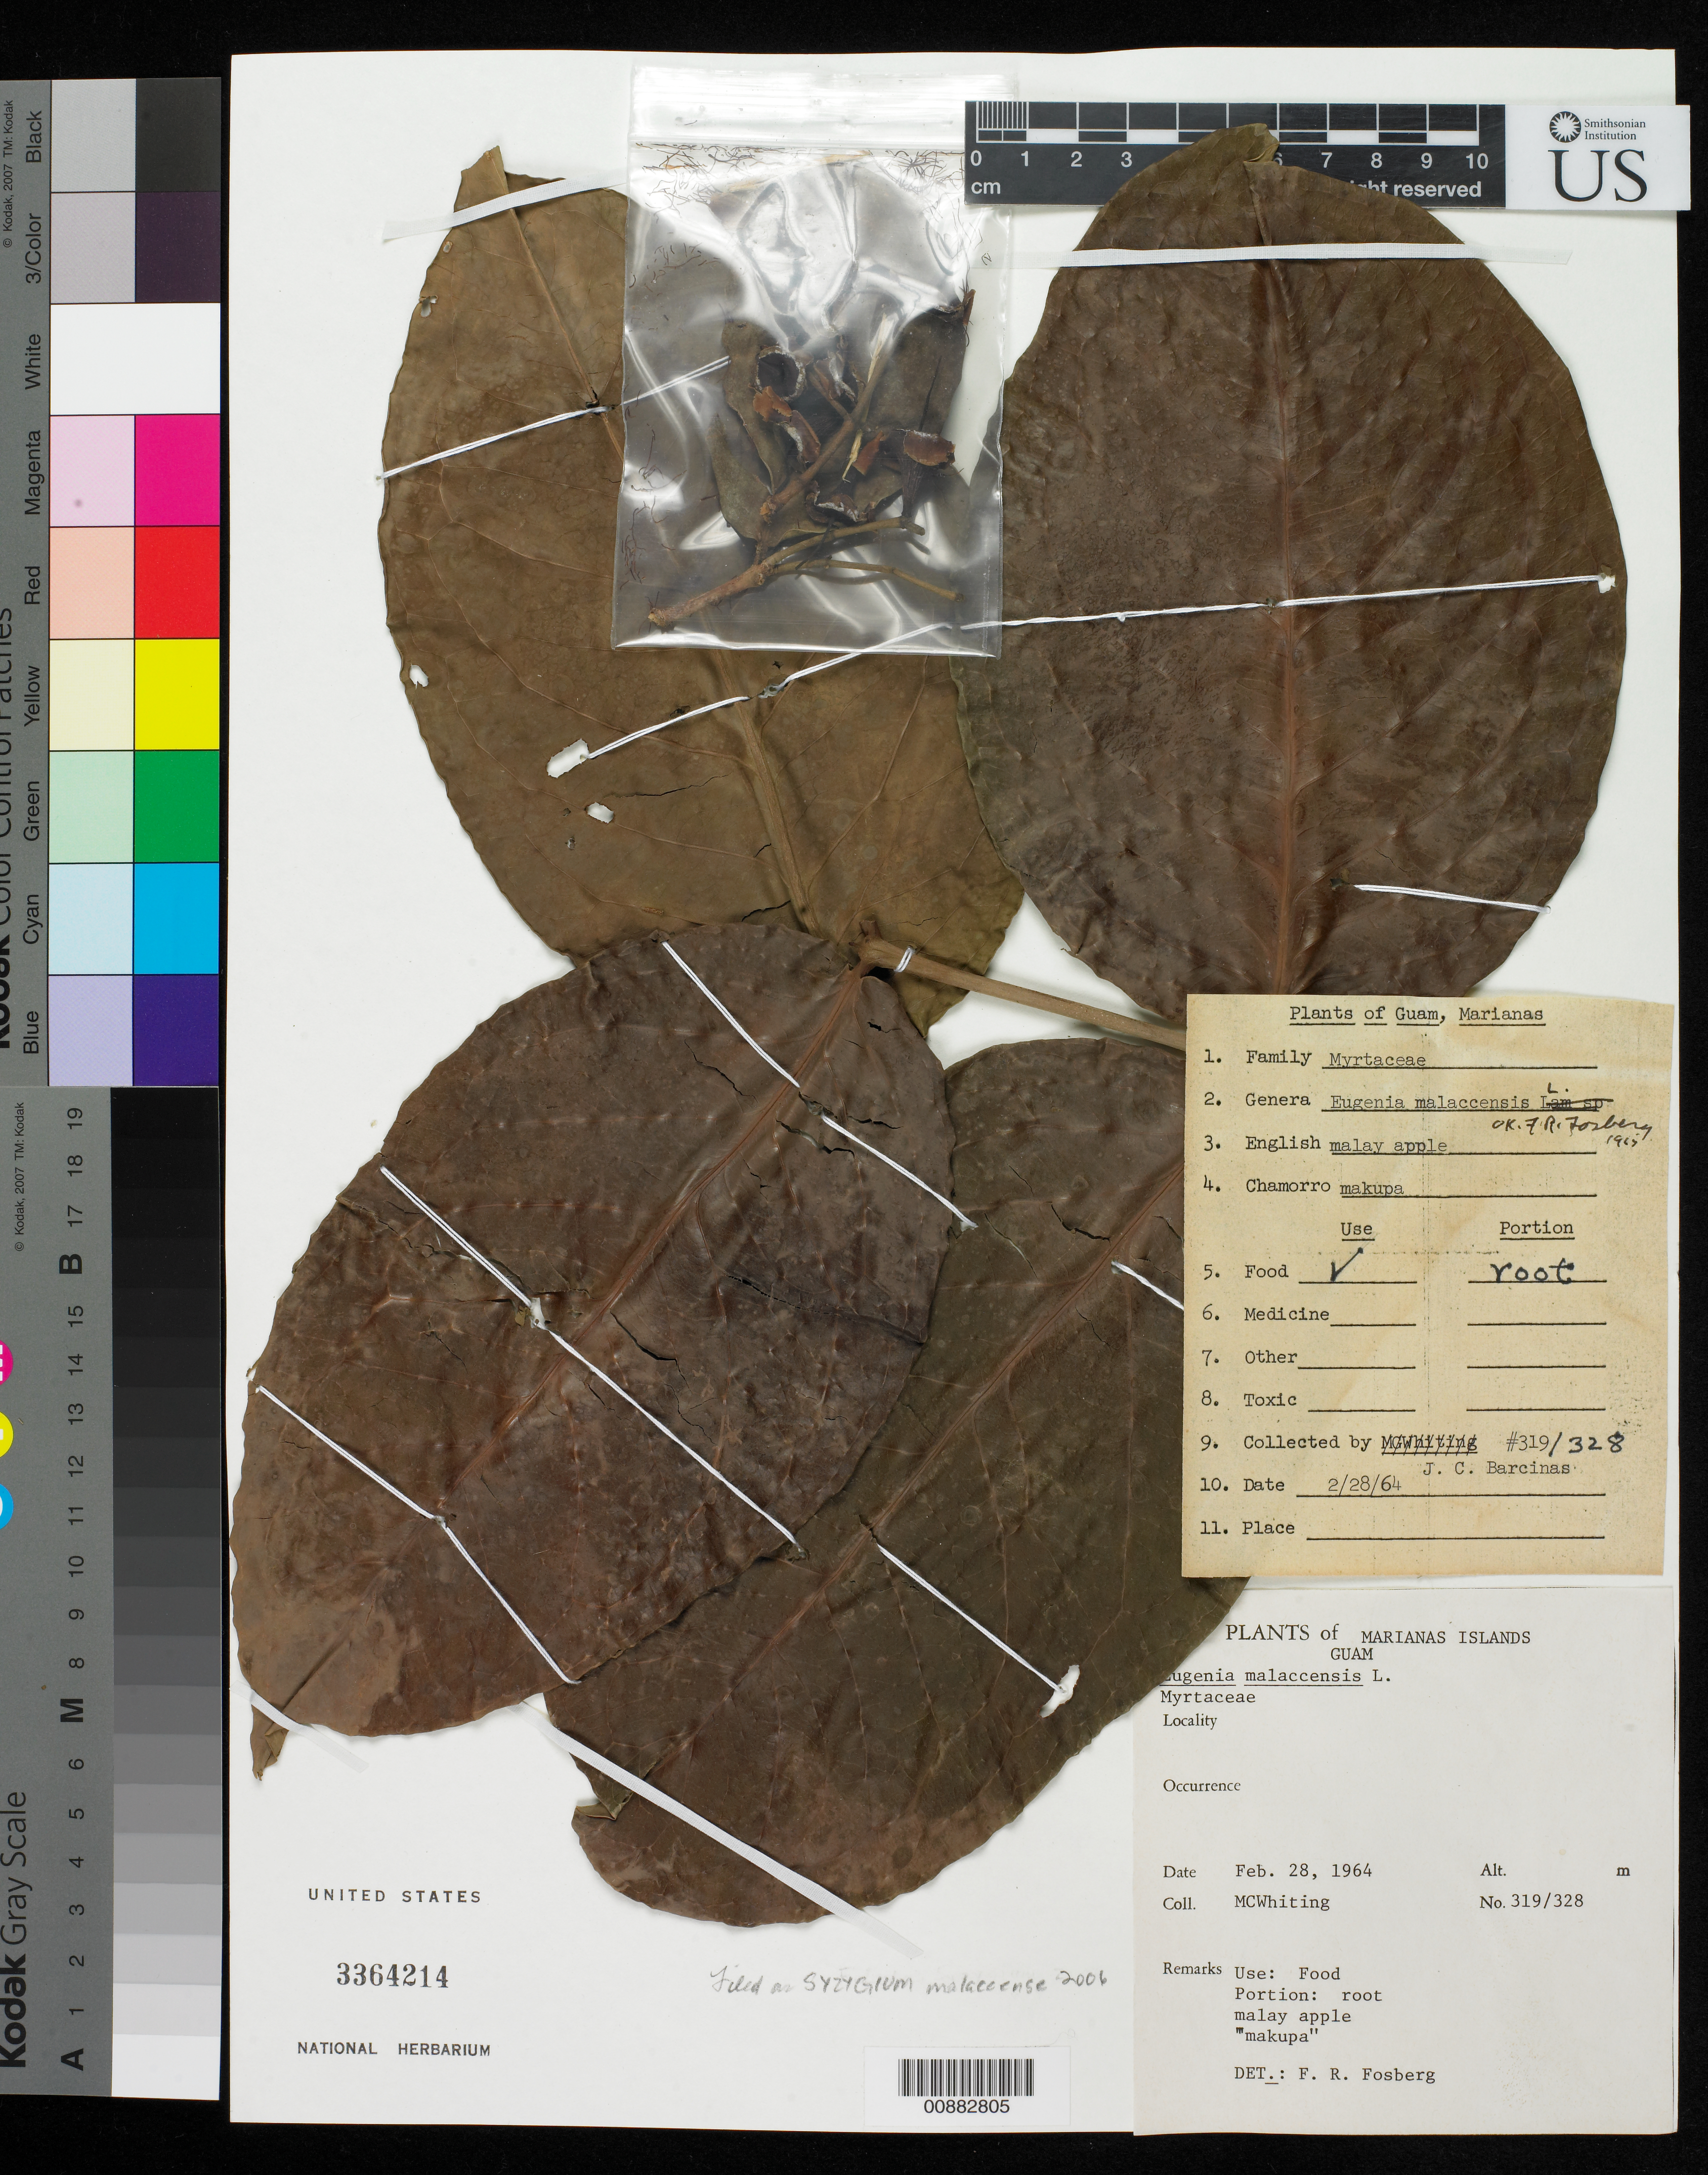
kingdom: Plantae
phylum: Tracheophyta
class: Magnoliopsida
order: Myrtales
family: Myrtaceae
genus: Syzygium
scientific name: Syzygium samarangense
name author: (Blume) Merr. & L.M. Perry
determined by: Strong, Mark T., (BOT), Smithsonian Institution - National Museum of Natural History (UNITED STATES)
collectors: J.C. Barcinas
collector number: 319/328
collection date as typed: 28 Feb 1964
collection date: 1964-02-28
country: Guam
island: Guam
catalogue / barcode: US 3364214